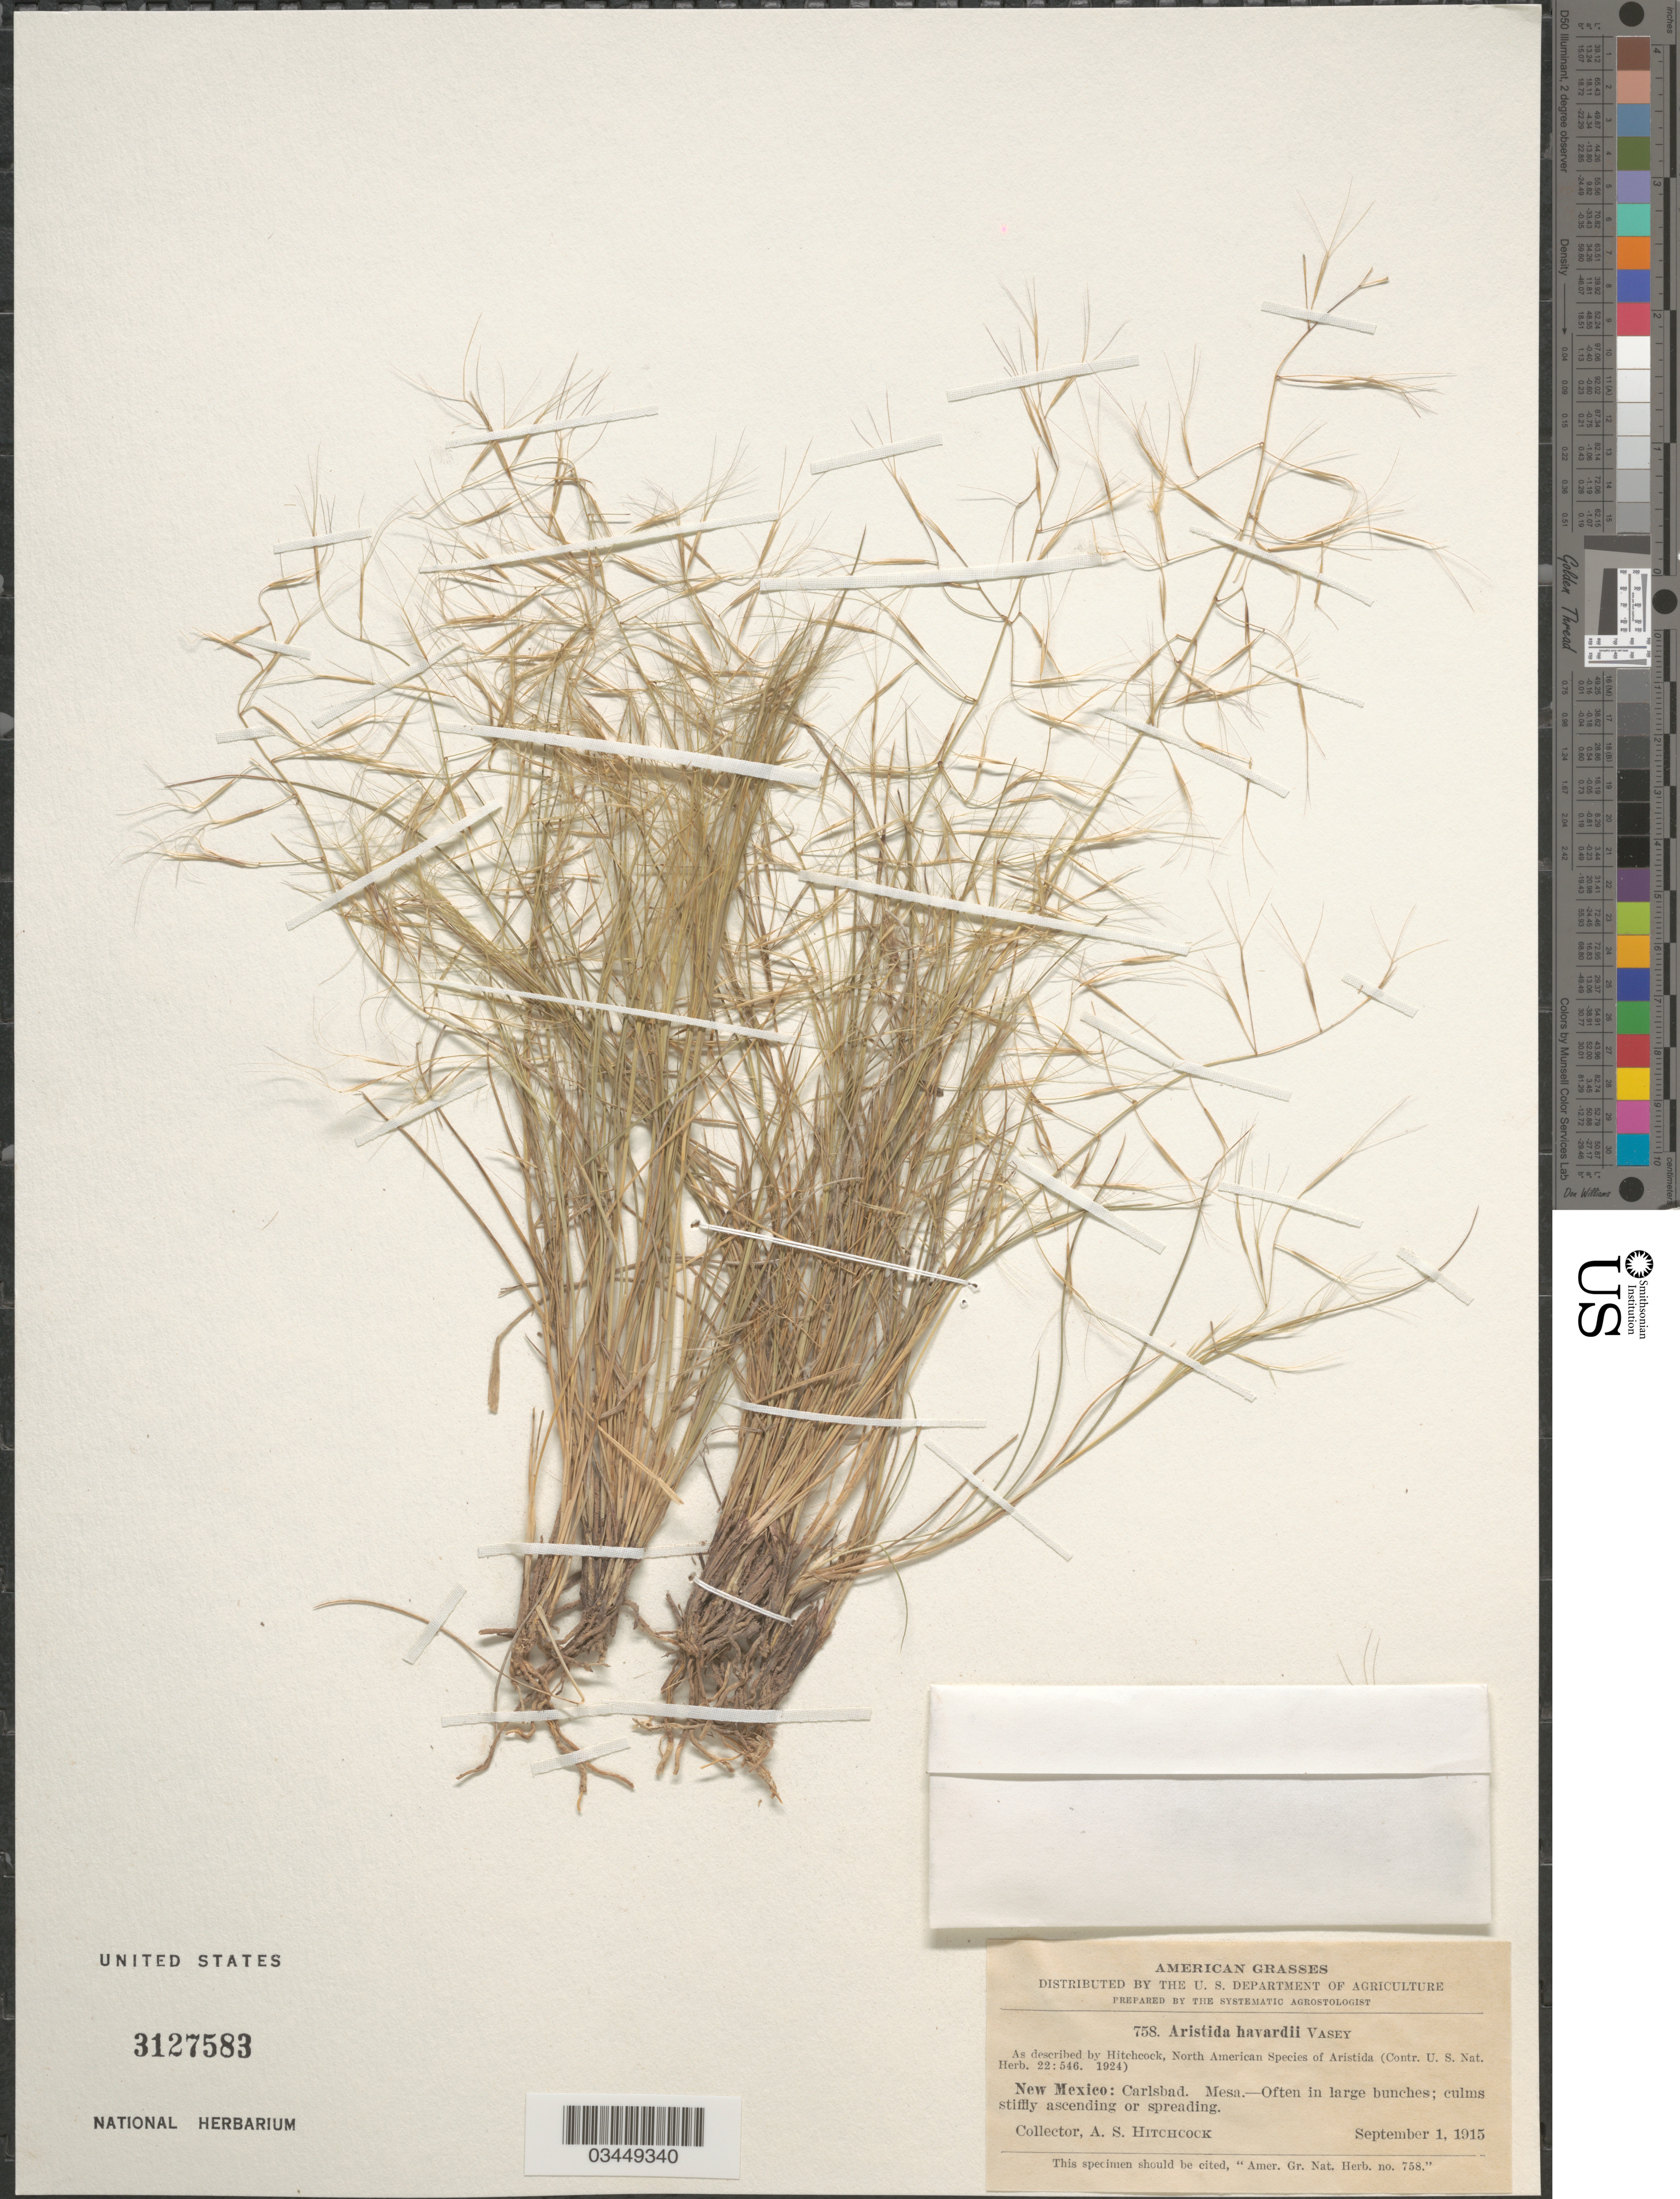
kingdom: Plantae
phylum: Tracheophyta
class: Liliopsida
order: Poales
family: Poaceae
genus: Aristida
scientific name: Aristida havardii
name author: Vasey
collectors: A. S. Hitchcock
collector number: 758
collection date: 1915-09-01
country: United States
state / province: New Mexico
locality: Carlsbad. Mesa.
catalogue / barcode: US 3127583